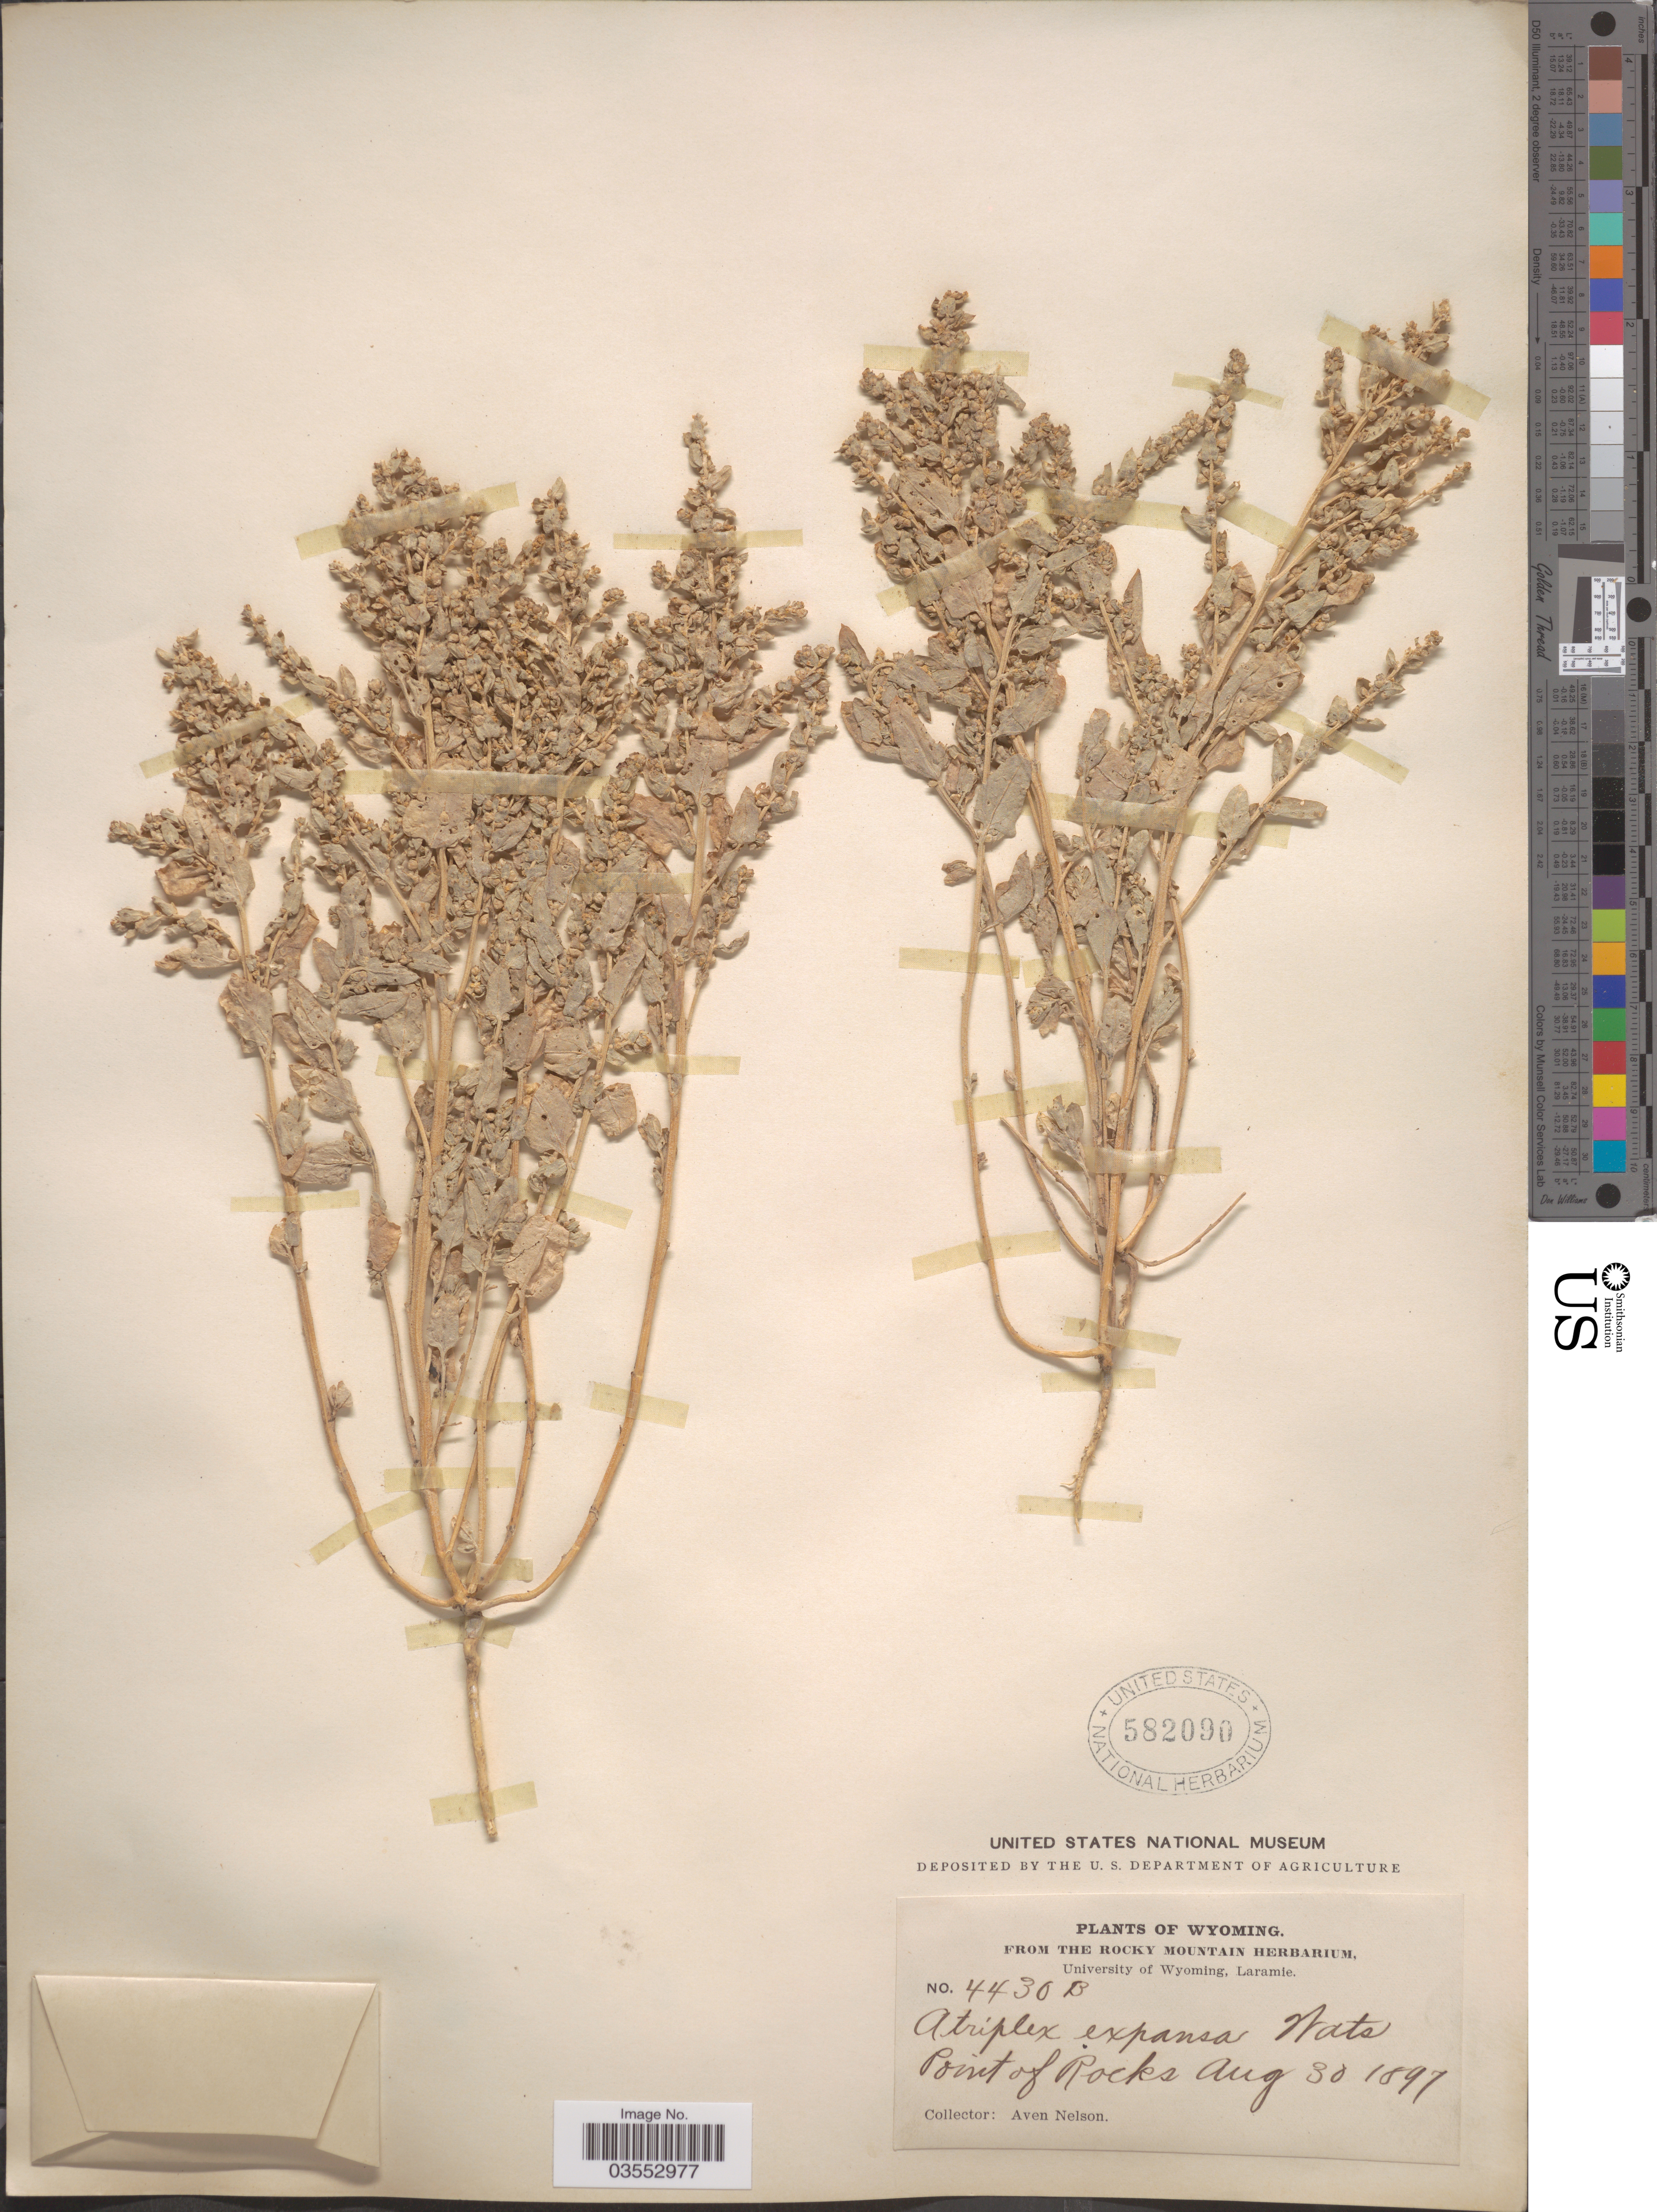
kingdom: Plantae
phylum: Tracheophyta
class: Magnoliopsida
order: Caryophyllales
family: Amaranthaceae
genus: Atriplex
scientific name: Atriplex truncata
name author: (Torr. ex S. Watson) A. Gray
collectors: A. Nelson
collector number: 4430B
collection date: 1897-08-30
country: United States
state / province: Wyoming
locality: Point of Rocks.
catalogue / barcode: US 582090